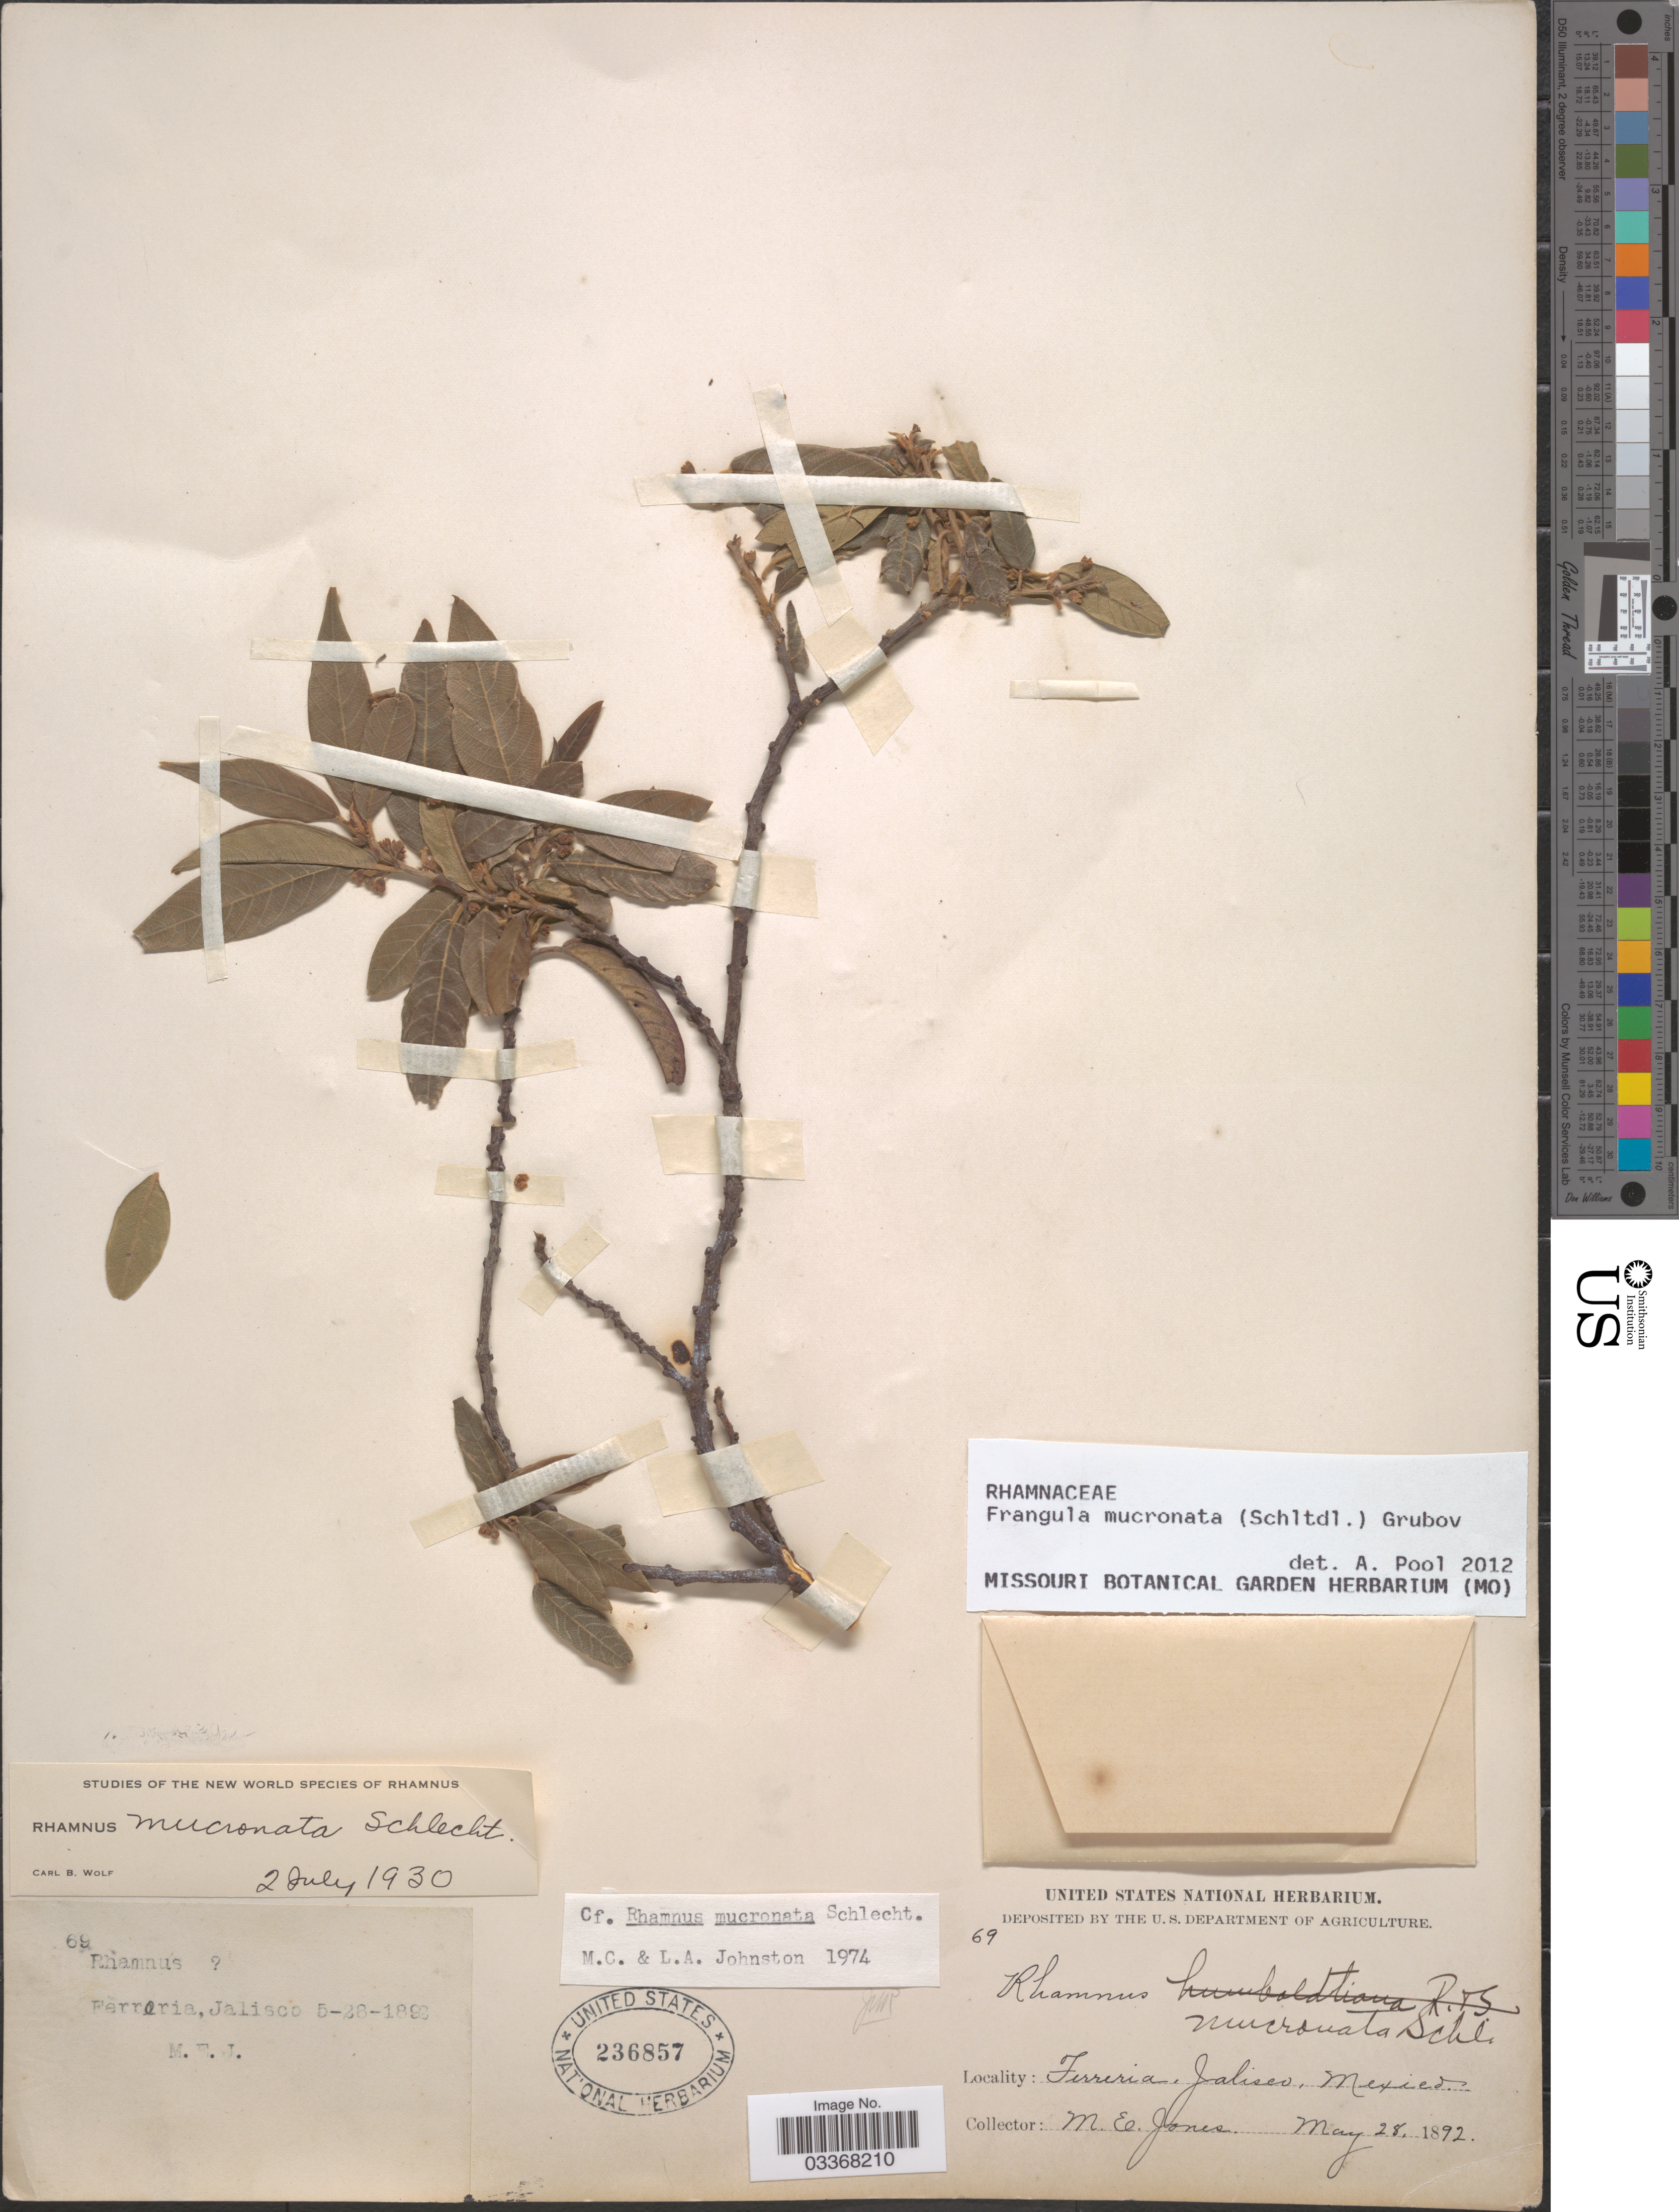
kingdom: Plantae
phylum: Tracheophyta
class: Magnoliopsida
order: Rosales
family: Rhamnaceae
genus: Frangula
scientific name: Frangula mucronata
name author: (Schltdl.) Grubov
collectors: M. E. Jones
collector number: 69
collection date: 1892-05-28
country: Mexico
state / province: Jalisco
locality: Ferreria.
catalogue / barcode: US 236857